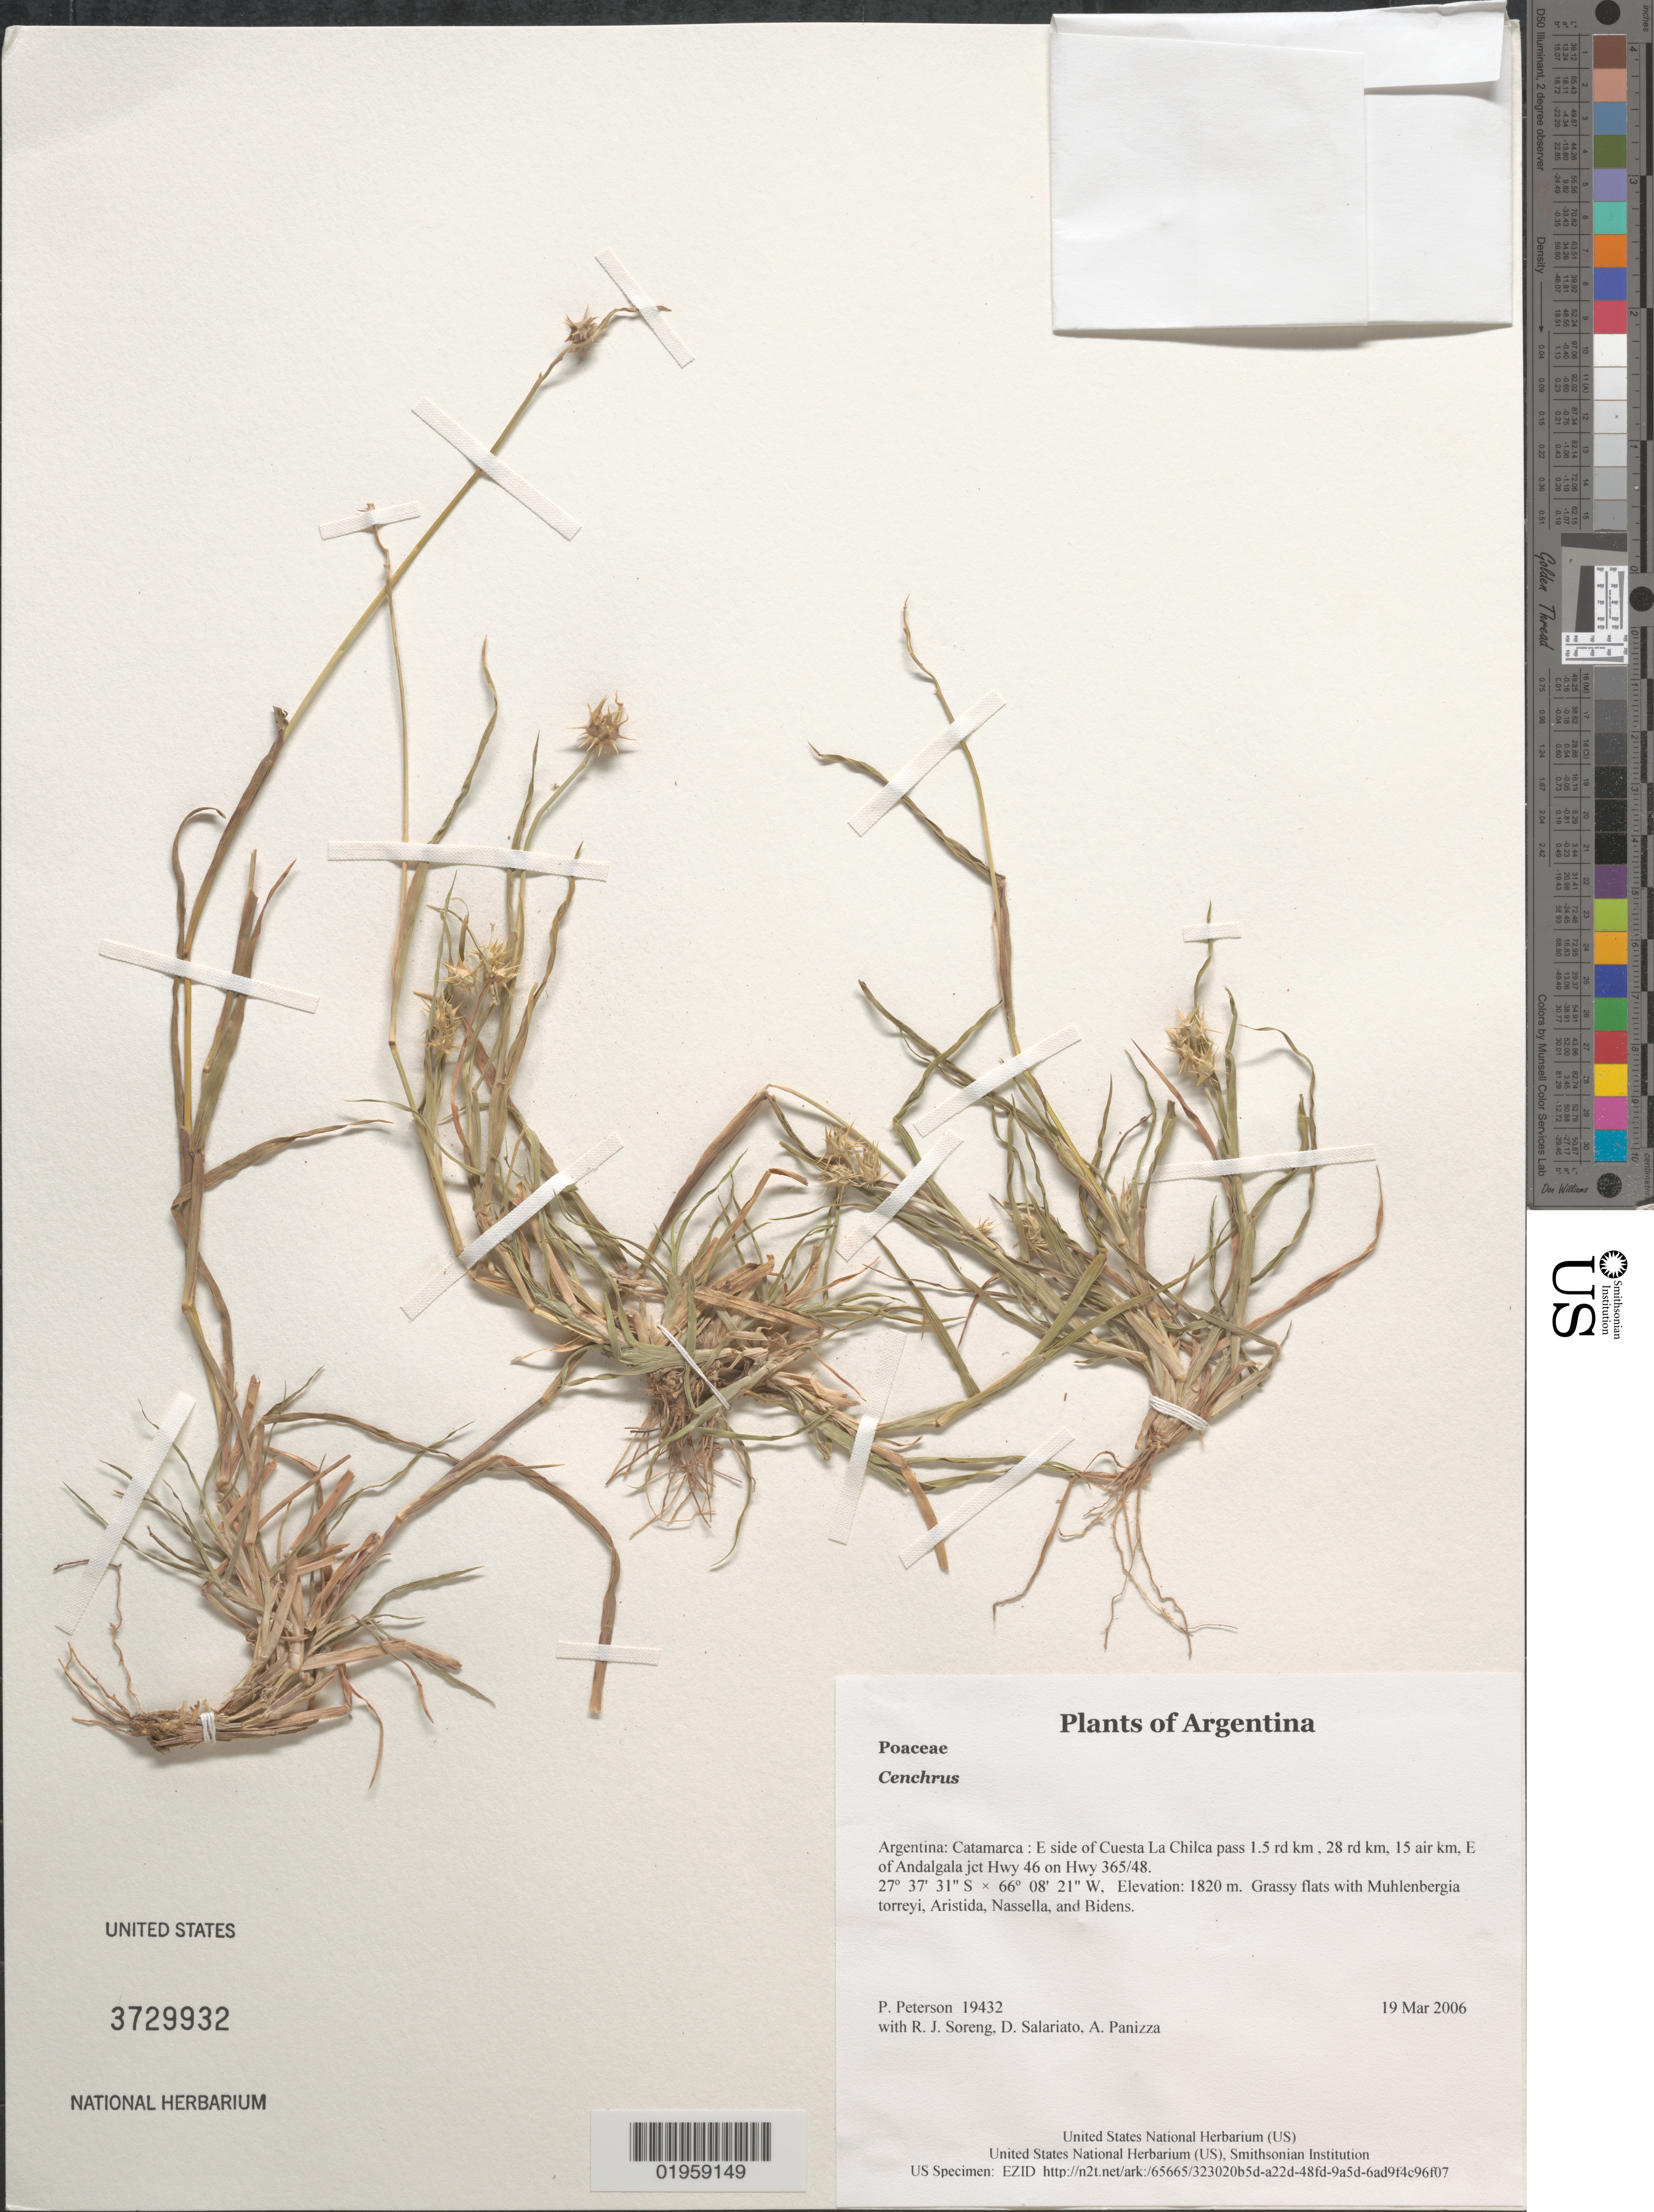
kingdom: Plantae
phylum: Tracheophyta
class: Liliopsida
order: Poales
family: Poaceae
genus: Cenchrus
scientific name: Cenchrus sp.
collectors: P. M. Peterson, R. J. Soreng, D. Salariato & A. Panizza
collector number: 19432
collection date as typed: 19 Mar 2006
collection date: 2006-03-19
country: Argentina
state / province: Catamarca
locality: E side of Cuesta La Chilca pass 1.5 rd km , 28 rd km, 15 air km, E of Andalgala jct Hwy 46 on Hwy 365/48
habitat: Grassy flats with Muhlenbergia torreyi, Aristida, Nassella, and Bidens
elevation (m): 1820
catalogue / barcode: US 3729932